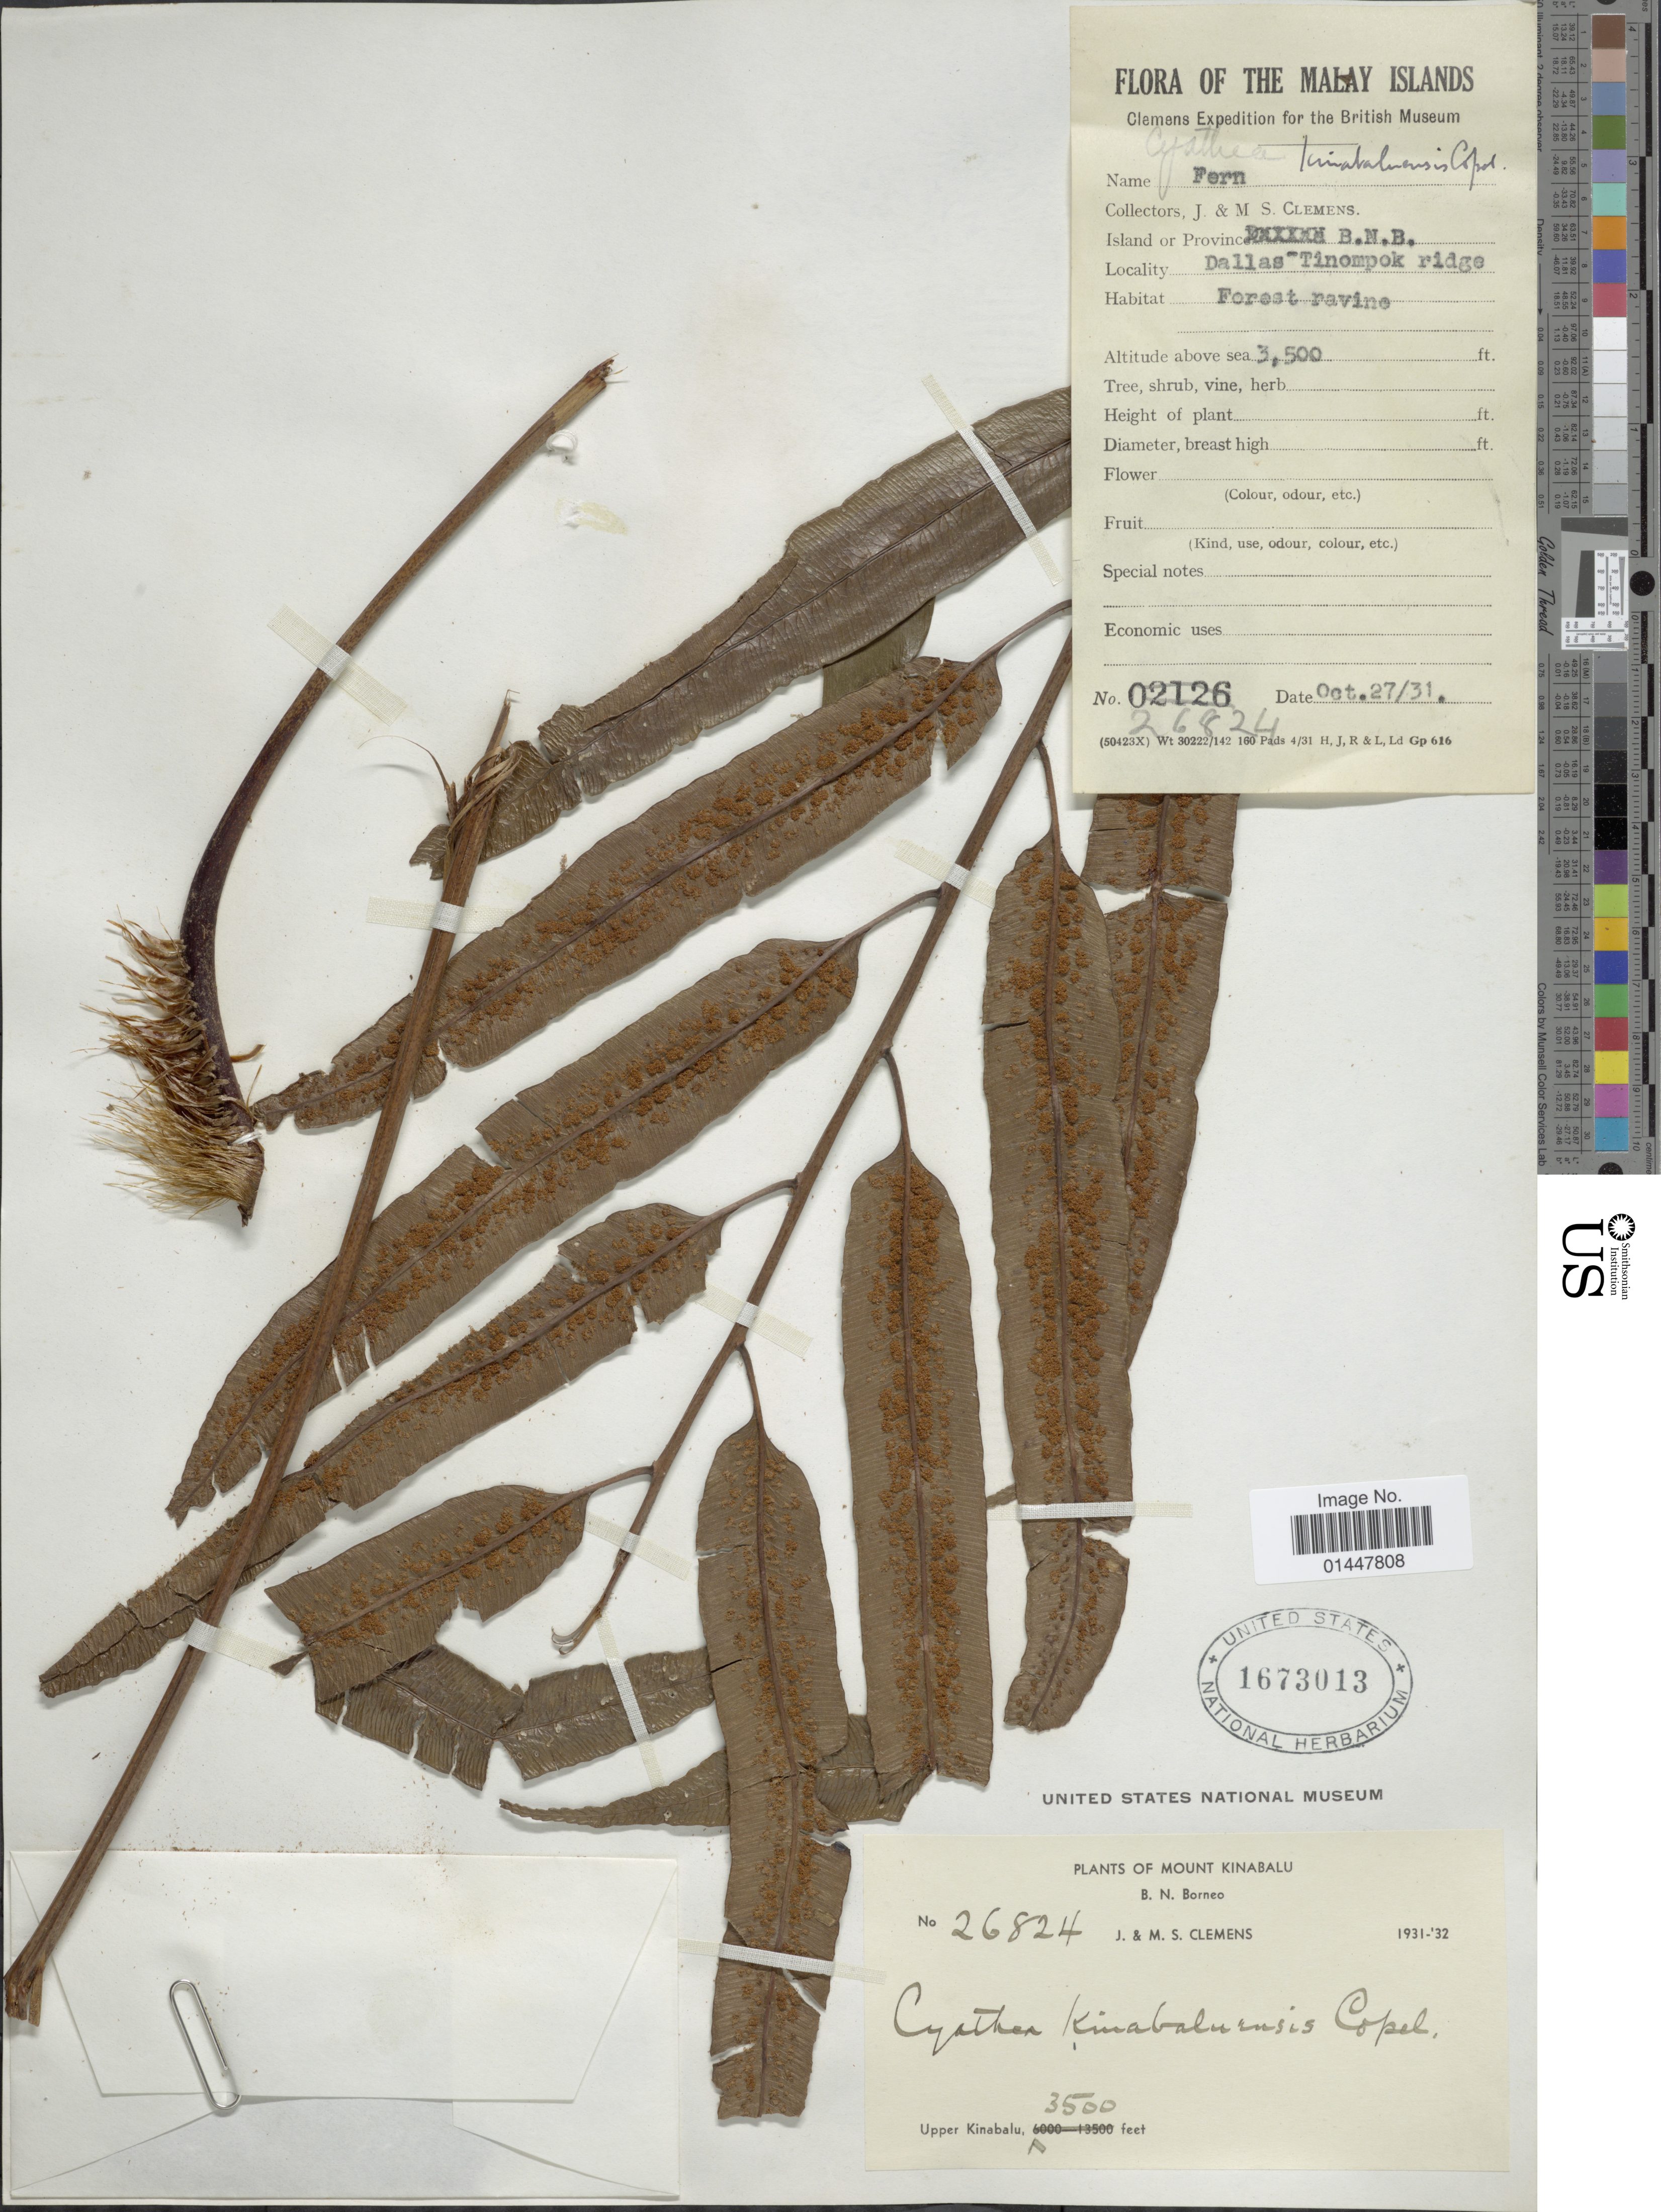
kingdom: Plantae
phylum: Tracheophyta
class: Polypodiopsida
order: Cyatheales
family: Cyatheaceae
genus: Sphaeropteris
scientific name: Sphaeropteris moluccana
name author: (Desv.) R.M. Tryon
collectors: J. Clemens & M. S. Clemens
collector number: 26824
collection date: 1931-10-27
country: Malaysia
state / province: Sabah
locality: Mount Kinabalu, B. N. Borneo, Upper Kinabalu, Malay Islands, B.N.B., Dallas-Tinompok ridge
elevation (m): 1067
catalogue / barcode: US 1673013